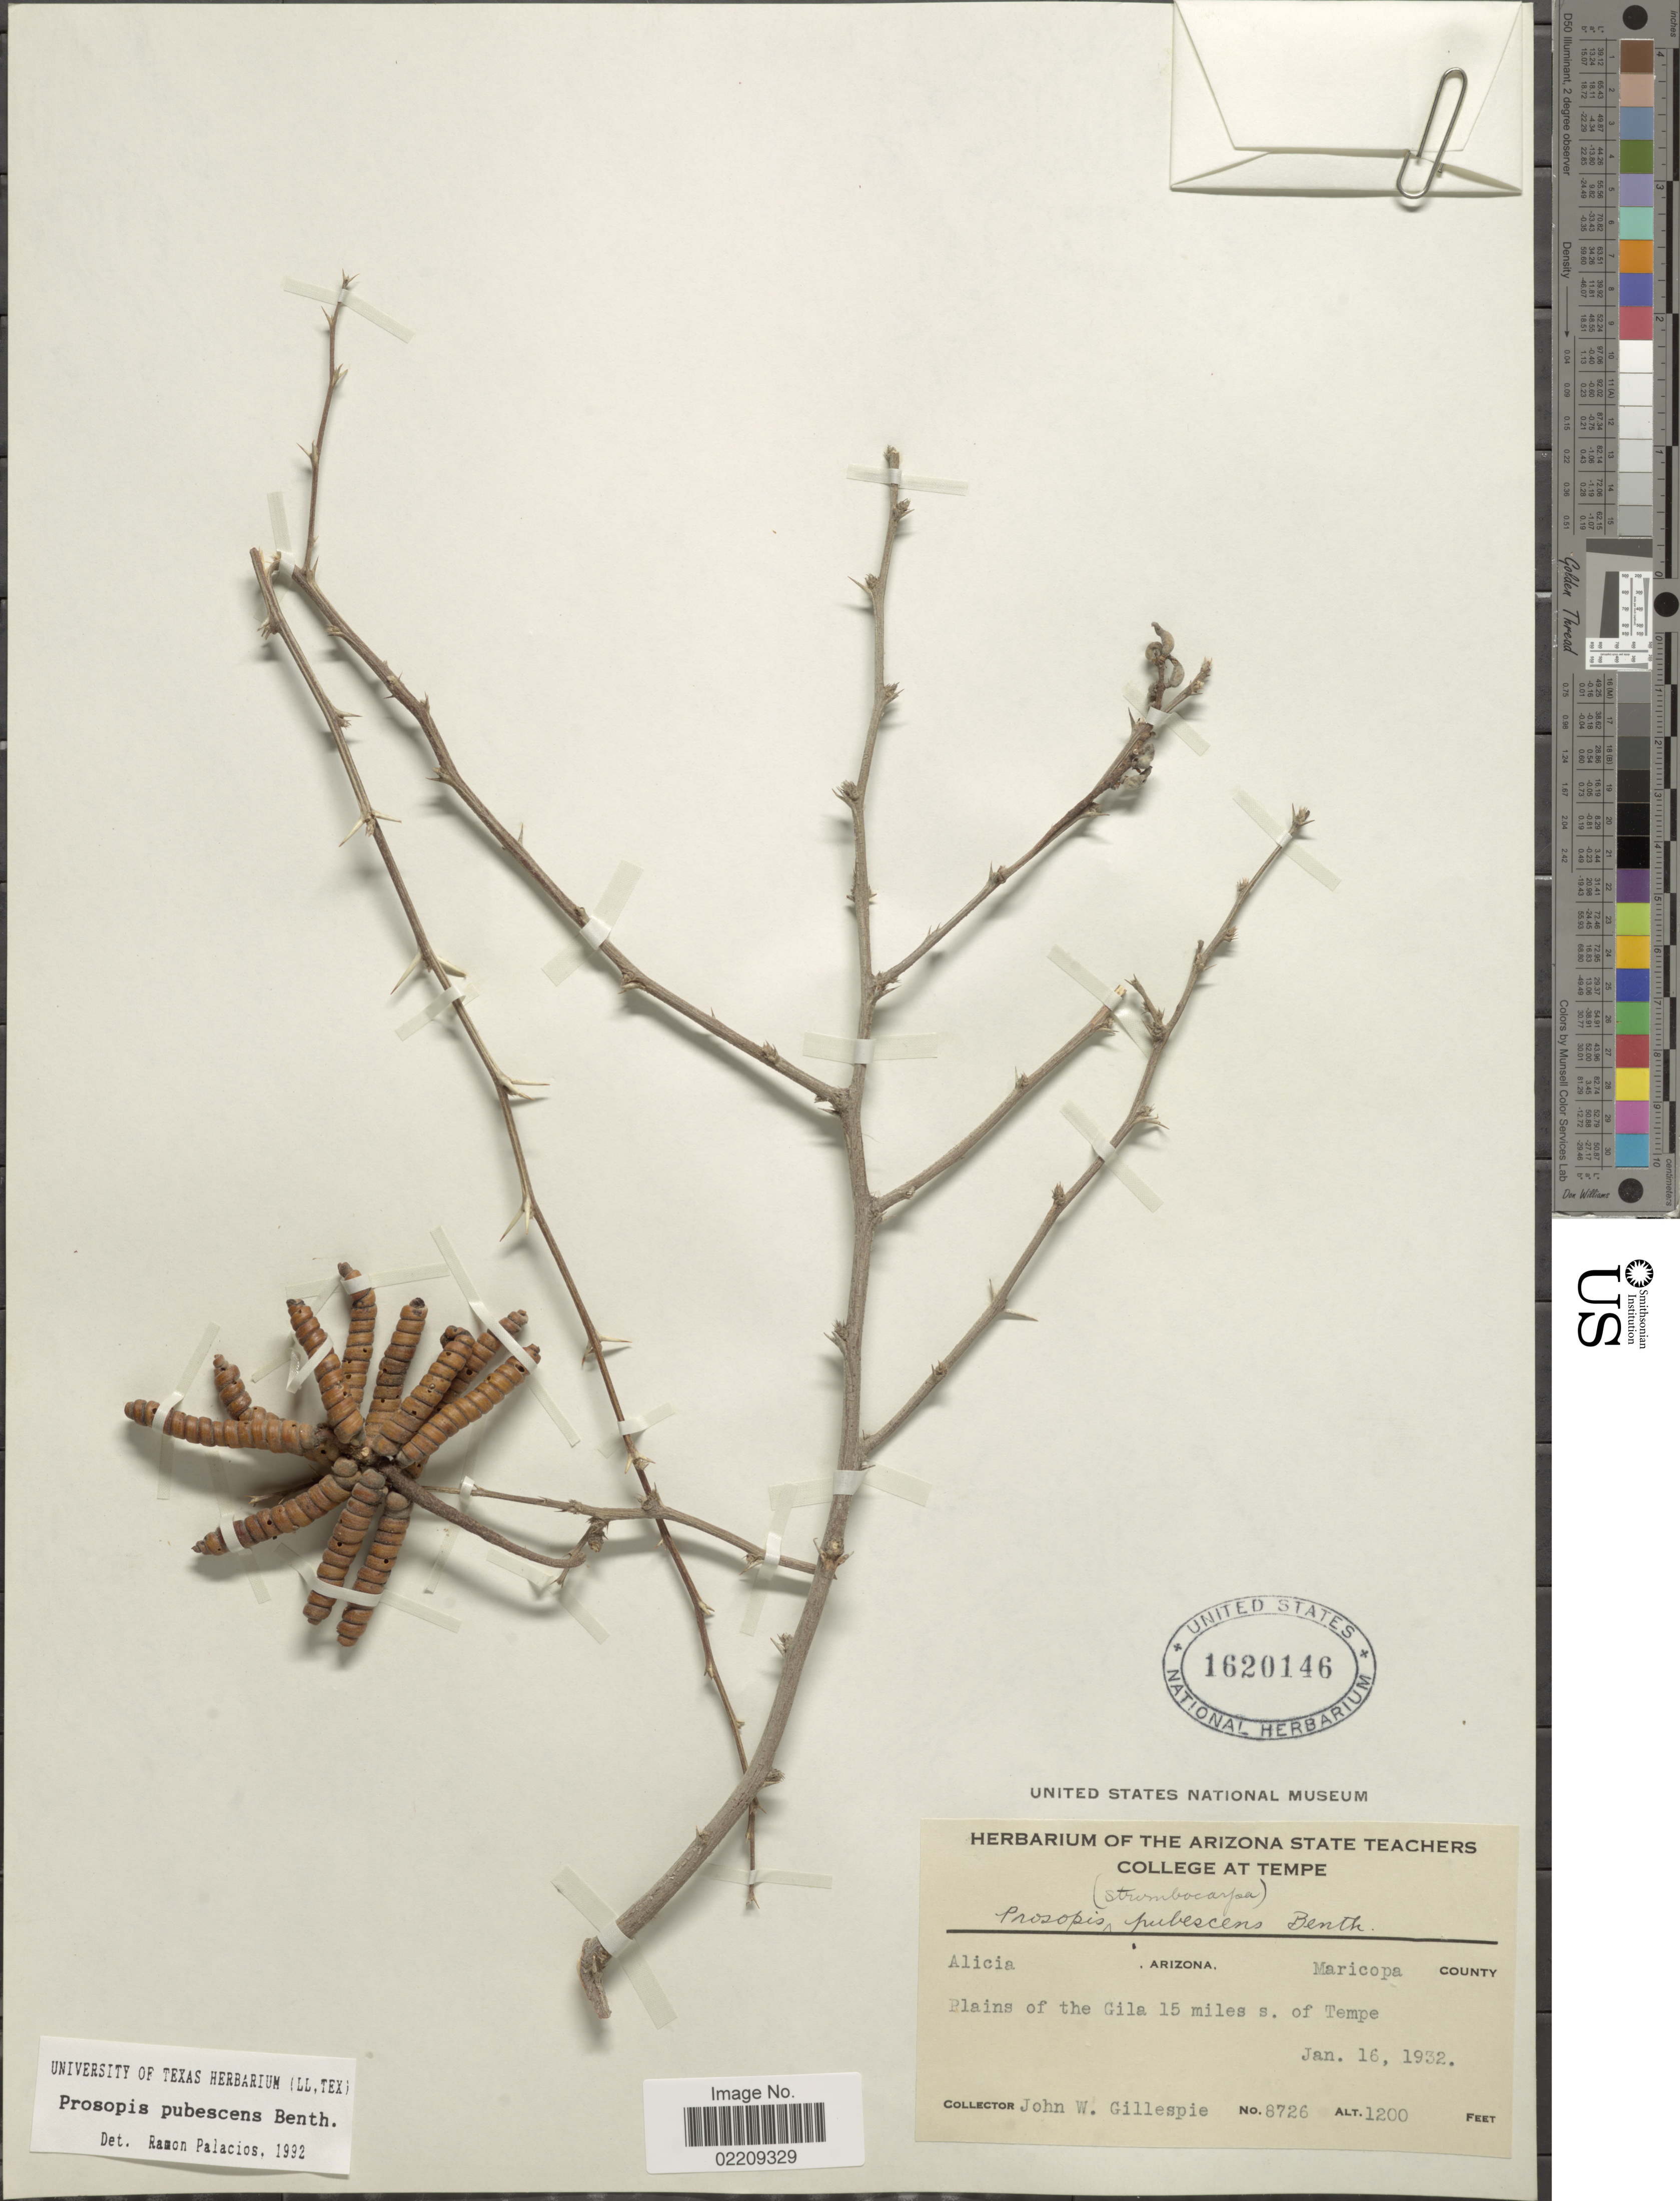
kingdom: Plantae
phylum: Tracheophyta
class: Magnoliopsida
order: Fabales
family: Fabaceae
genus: Strombocarpa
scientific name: Strombocarpa pubescens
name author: (Benth.) A. Gray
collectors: J. W. Gillespie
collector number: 8726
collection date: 1932-01-16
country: United States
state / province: Arizona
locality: Maricopa County, Plains of the Gila 15 miles s. of Tempe.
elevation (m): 366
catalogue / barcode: US 1620146